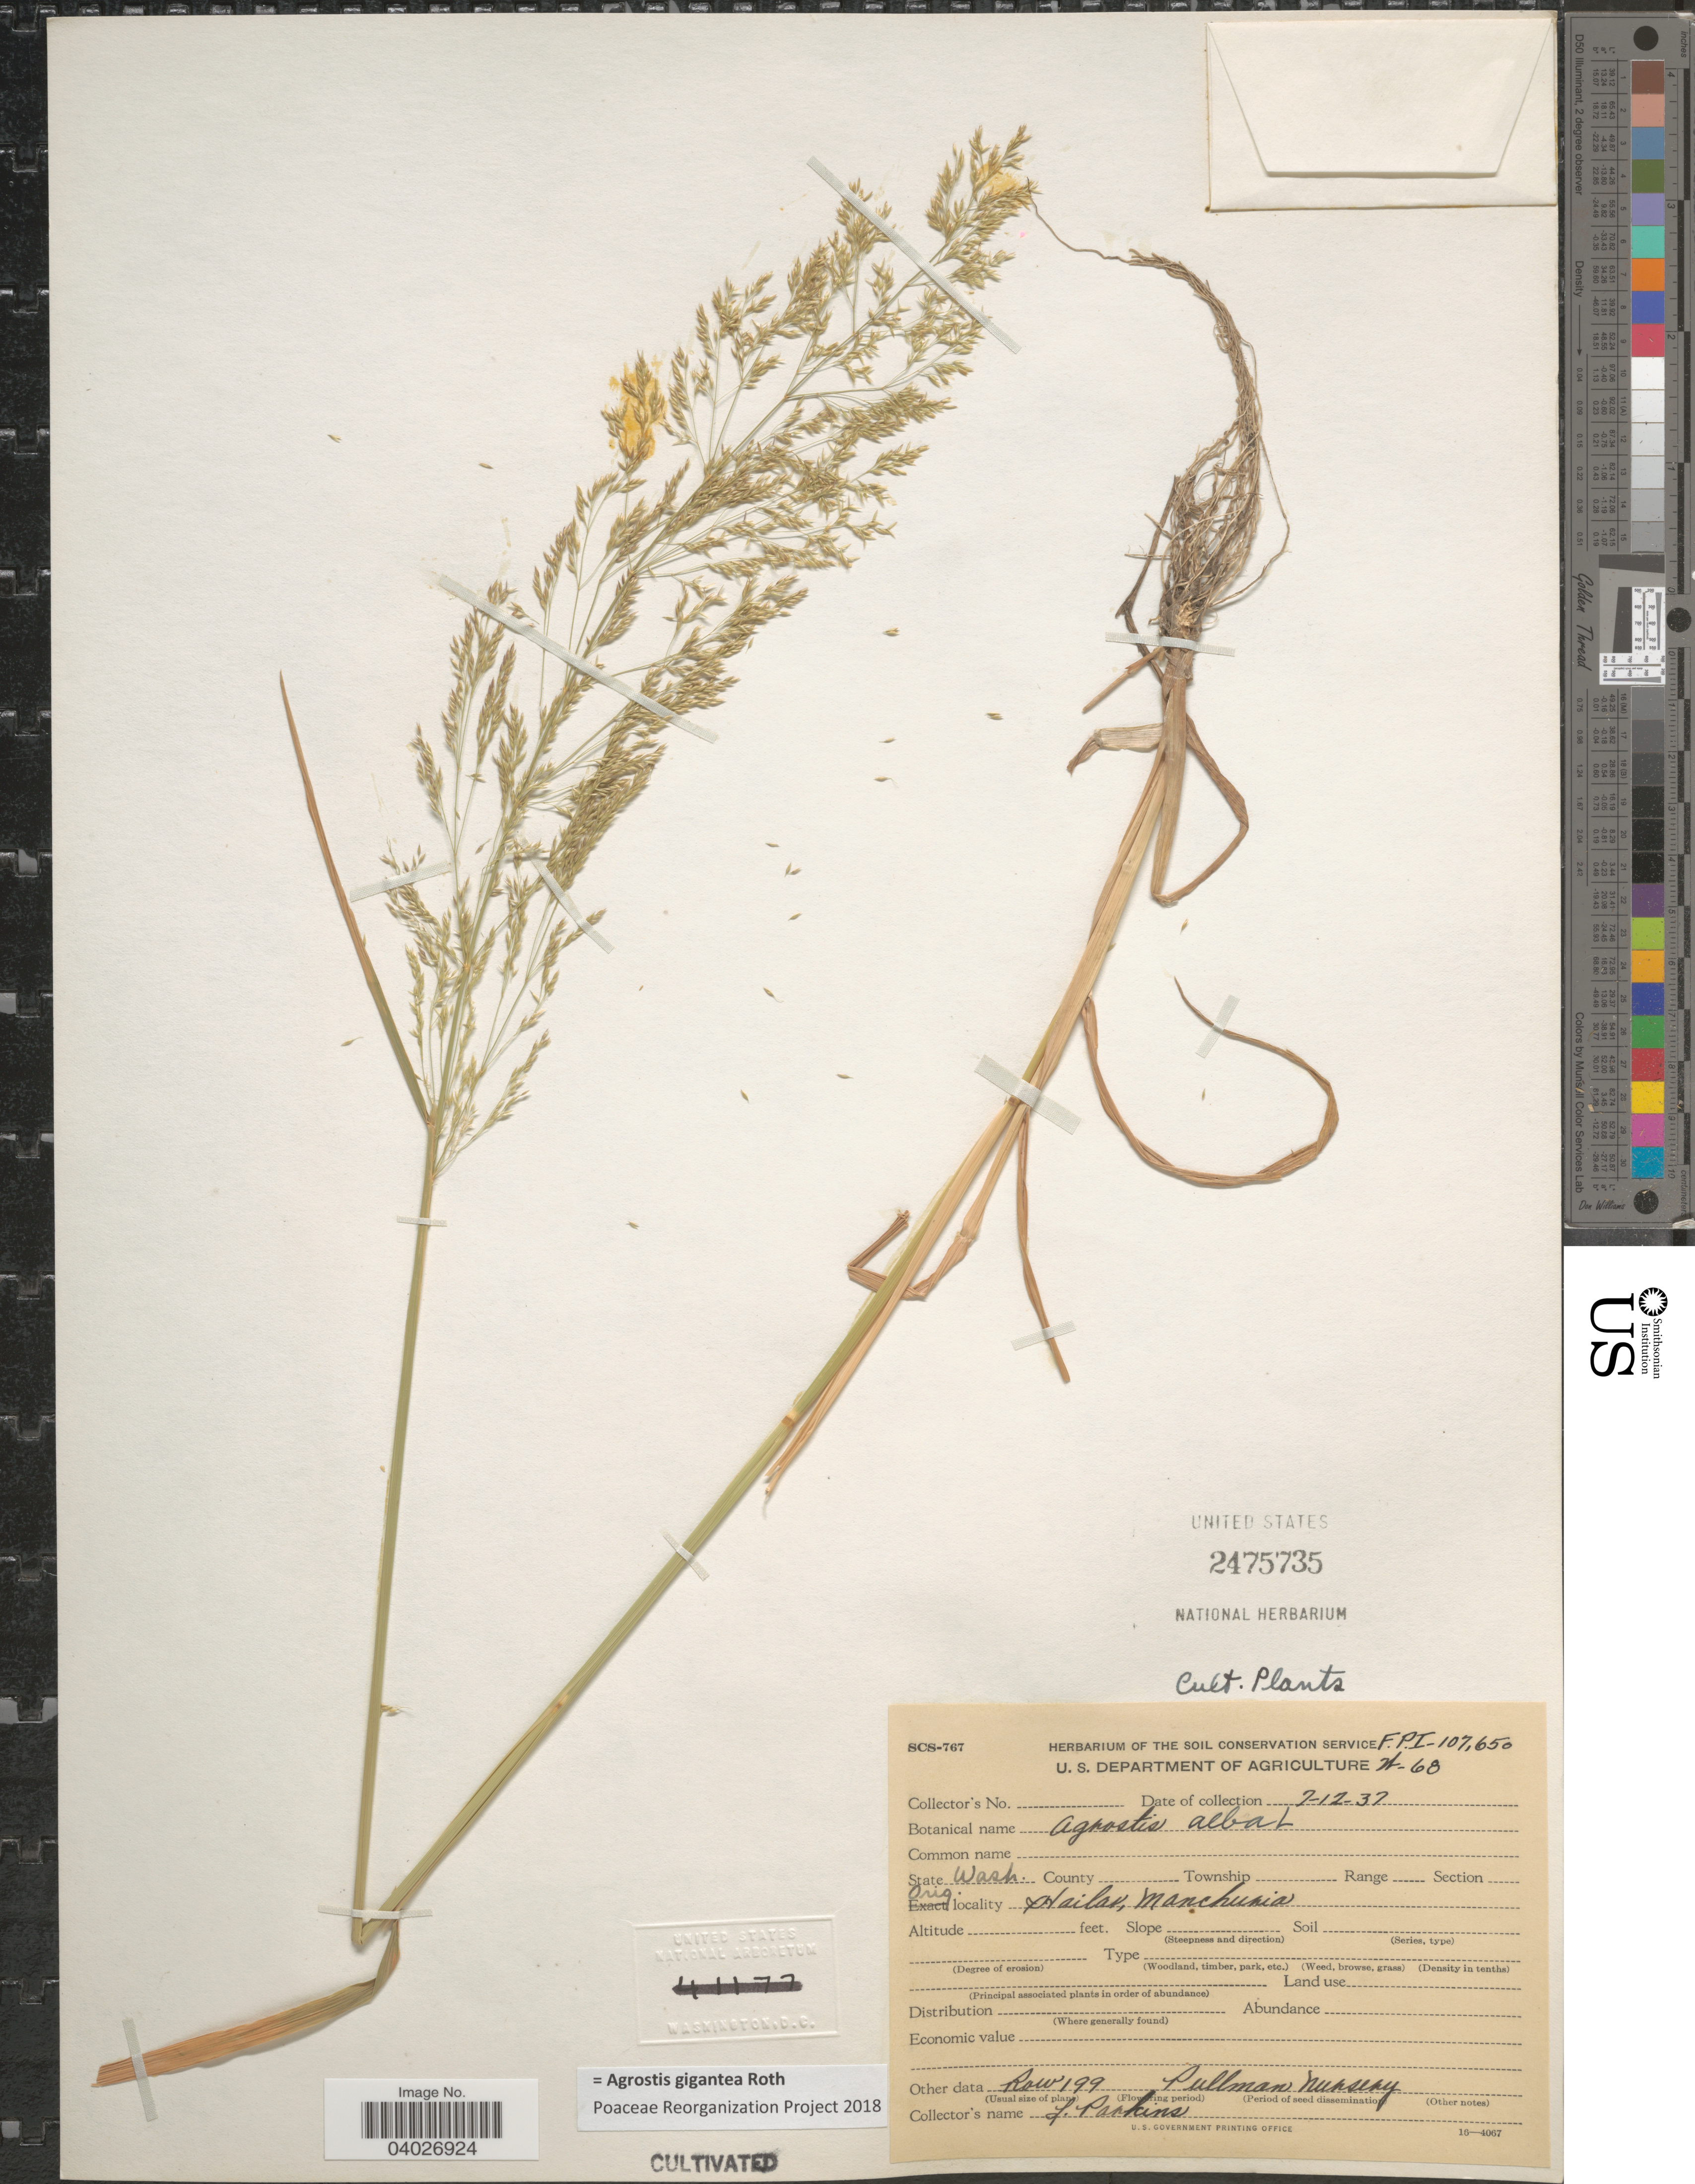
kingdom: Plantae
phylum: Tracheophyta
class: Liliopsida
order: Poales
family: Poaceae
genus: Agrostis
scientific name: Agrostis gigantea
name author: Roth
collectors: L. Parkins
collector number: FPI-107650/W-68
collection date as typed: Transcribed d/m/y: 12/7/37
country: United States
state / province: Washington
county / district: Whitman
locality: Row 199 Pullman nursery.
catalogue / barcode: US 2475735